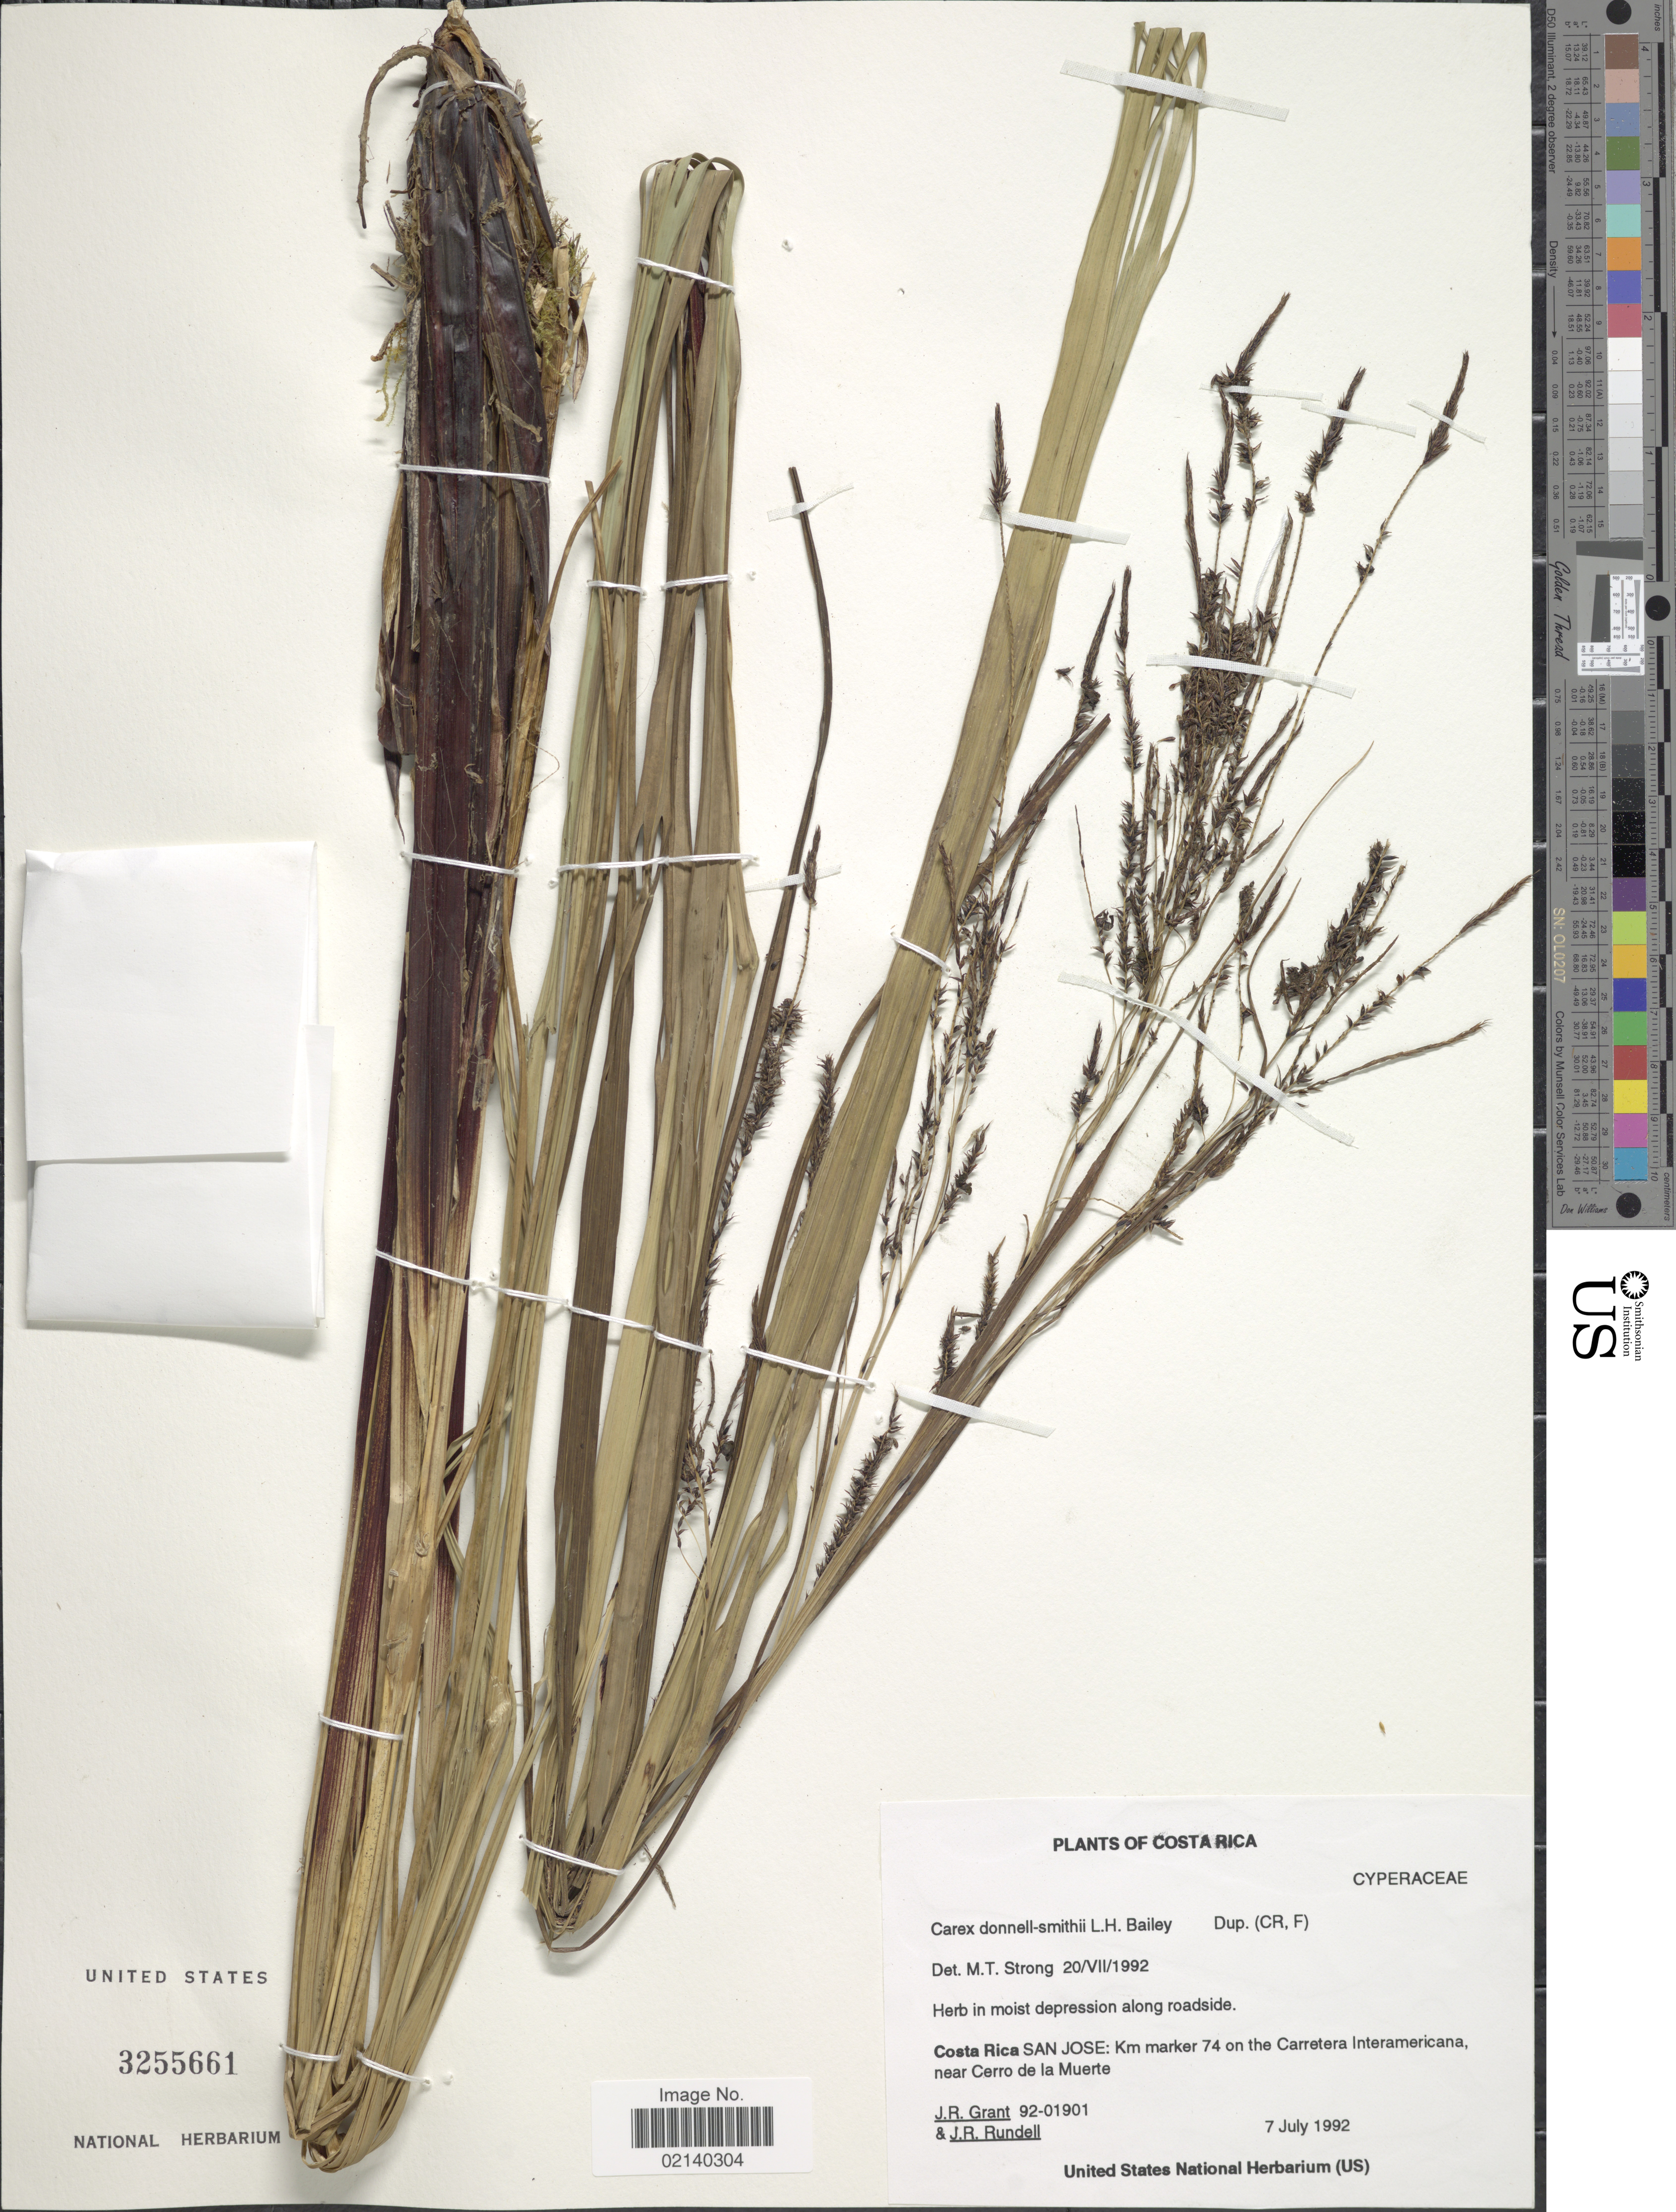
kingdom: Plantae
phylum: Tracheophyta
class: Liliopsida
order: Poales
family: Cyperaceae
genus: Carex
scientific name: Carex donnell-smithii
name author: L.H. Bailey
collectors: J. Grant & J. R. Rundell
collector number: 92-01901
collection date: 1992-07-07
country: Costa Rica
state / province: San José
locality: Km marker 74 on the carretera Interamericana, near Cerro de la Muerte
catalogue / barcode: US 3255661